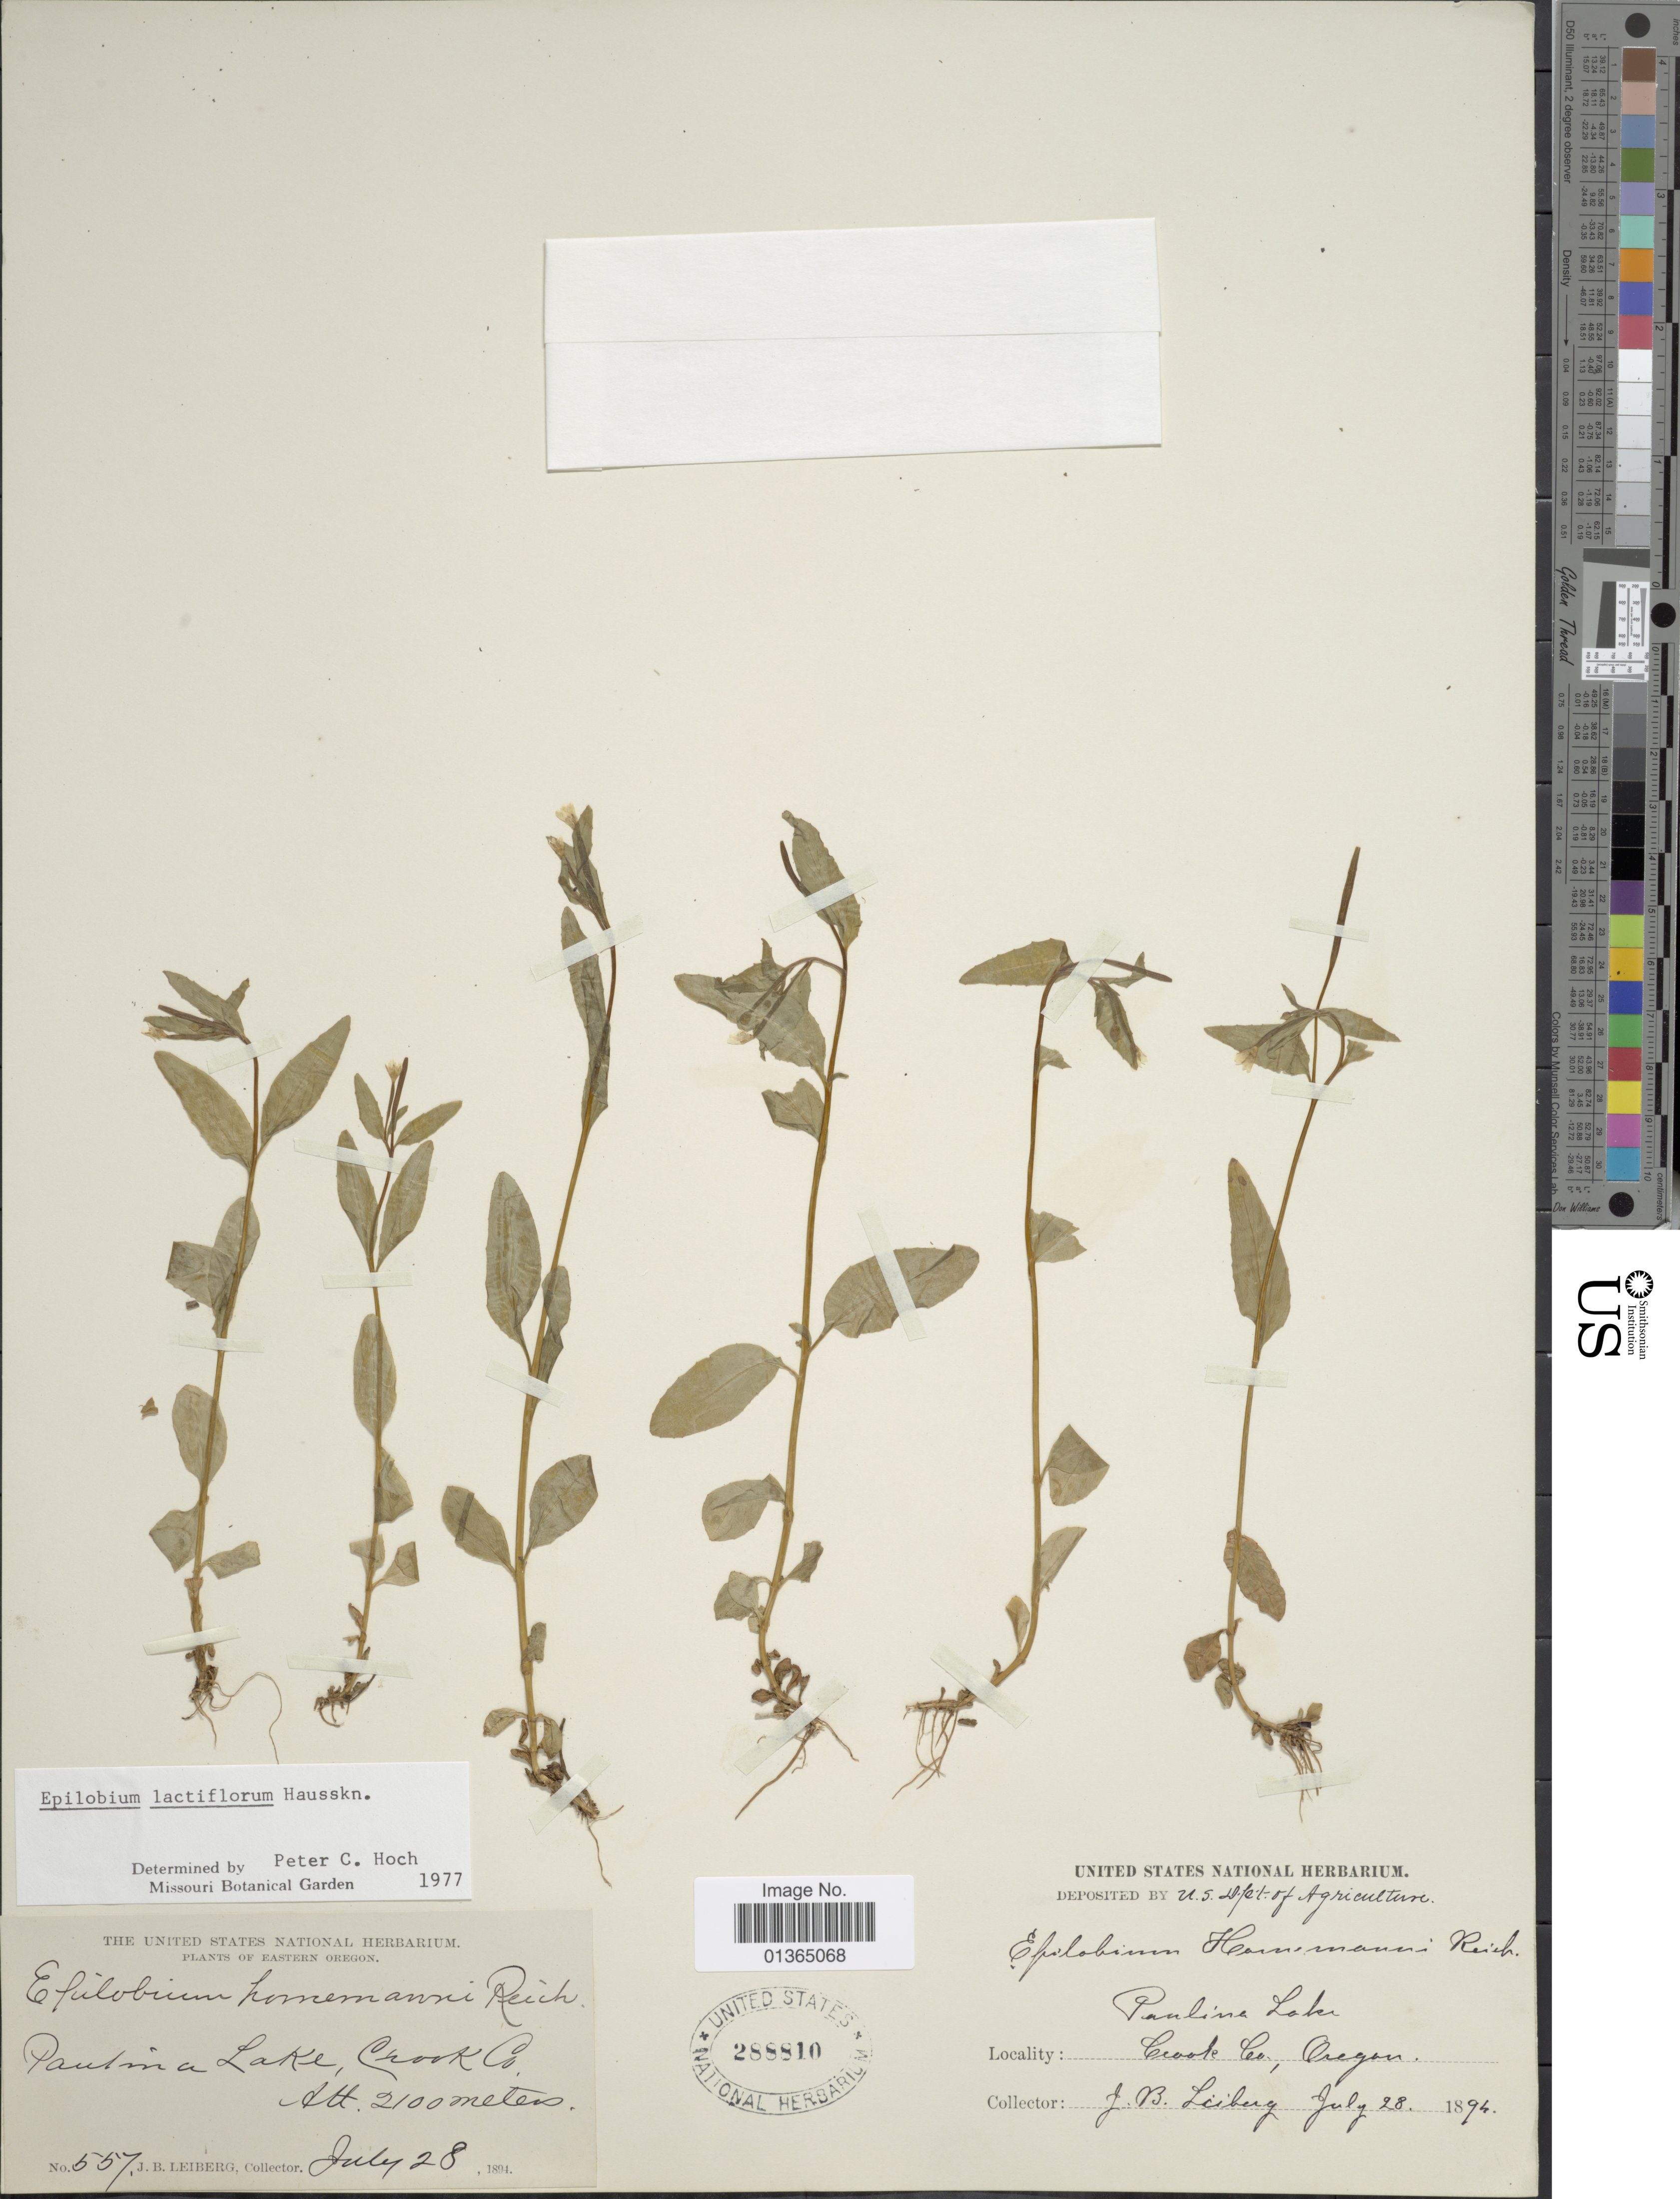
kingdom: Plantae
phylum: Tracheophyta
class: Magnoliopsida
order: Myrtales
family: Onagraceae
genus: Epilobium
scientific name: Epilobium lactiflorum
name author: Hausskn.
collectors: J. B. Leiberg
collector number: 557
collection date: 1894-07-28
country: United States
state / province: Oregon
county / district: Deschutes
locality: Eastern Oregon. Paulina Lake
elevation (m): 2100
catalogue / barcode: US 288810